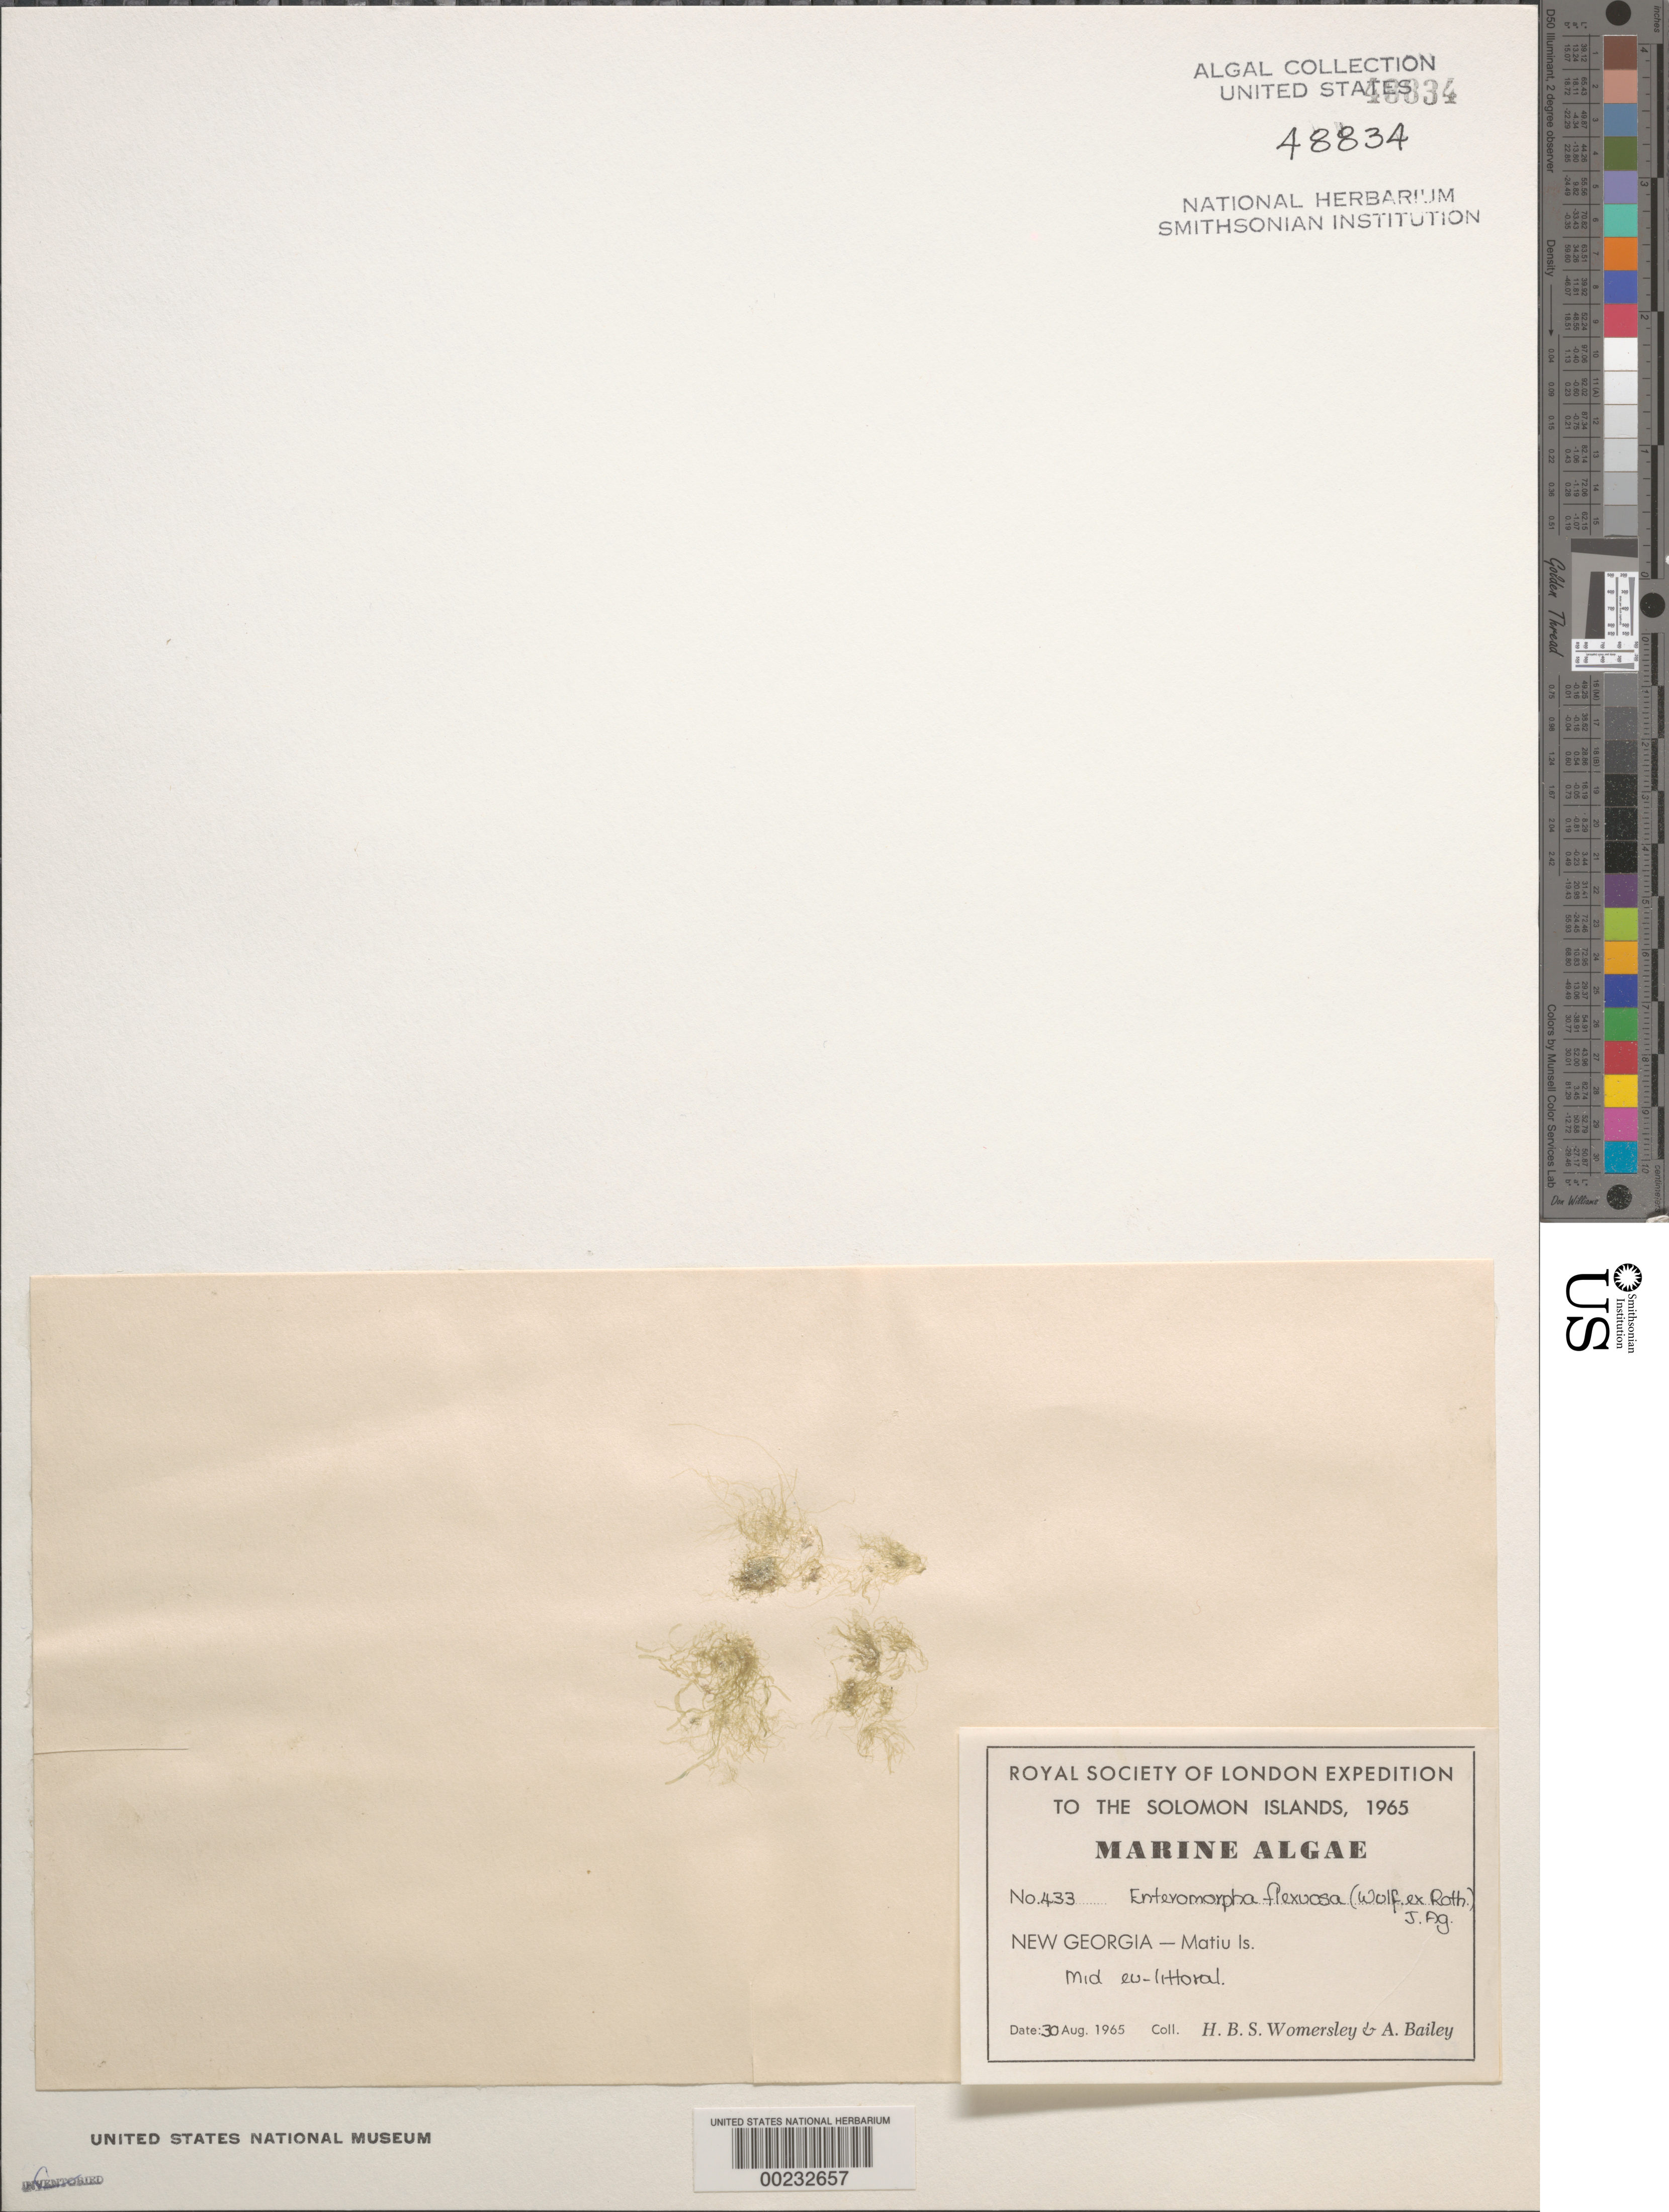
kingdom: Plantae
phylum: Chlorophyta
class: Ulvophyceae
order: Ulvales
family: Ulvaceae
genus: Ulva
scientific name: Ulva flexuosa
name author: Wulfen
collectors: H. B. S. Womersley & A. Bailey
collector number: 433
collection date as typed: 30 Aug 1965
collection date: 1965-08-30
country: Solomon Islands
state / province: Western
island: Matiu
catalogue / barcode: US 48834